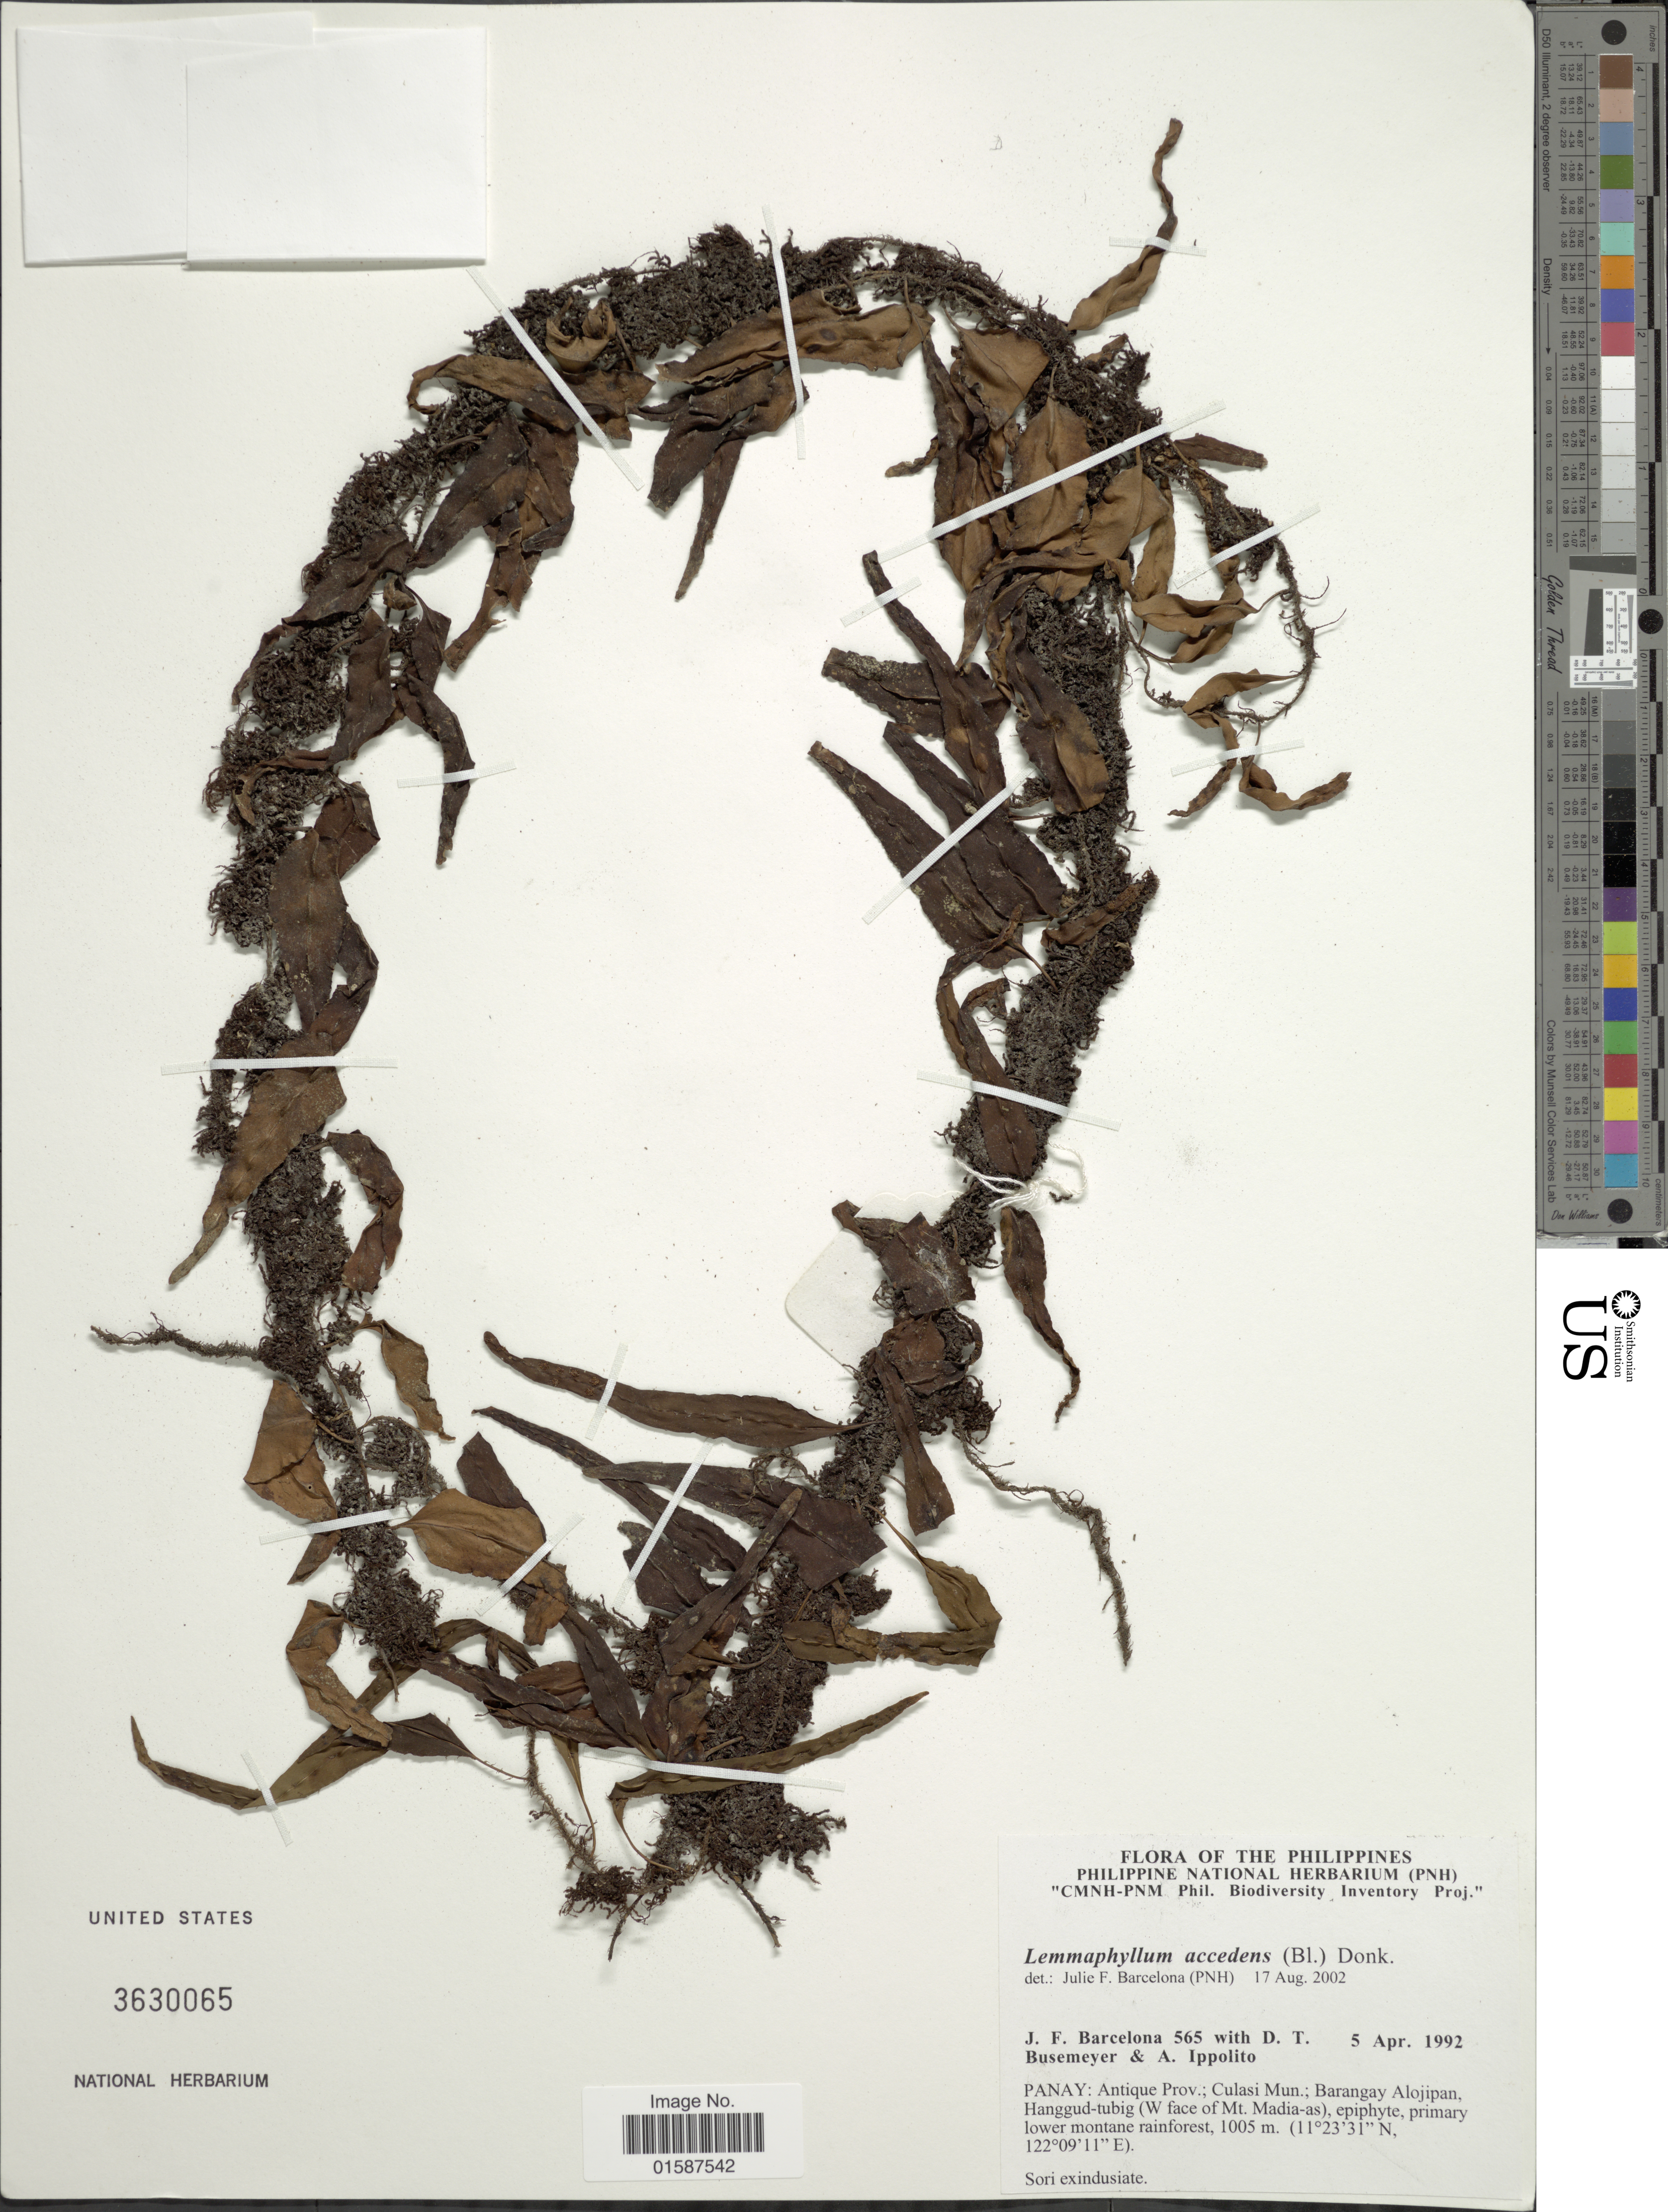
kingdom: Plantae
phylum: Tracheophyta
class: Polypodiopsida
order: Polypodiales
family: Polypodiaceae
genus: Lemmaphyllum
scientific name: Lemmaphyllum accedens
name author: (Blume) Donk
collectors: J. F. Barcelona, D. Busemeyer & A. Ippolito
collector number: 565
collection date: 1992-04-05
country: Philippines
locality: Panay: Antique Prov.; Culasi Mun.; Barangay Alojipan, Hanggud-tubig (W face of Mt. Madia-as)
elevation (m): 1005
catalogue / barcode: US 3630065